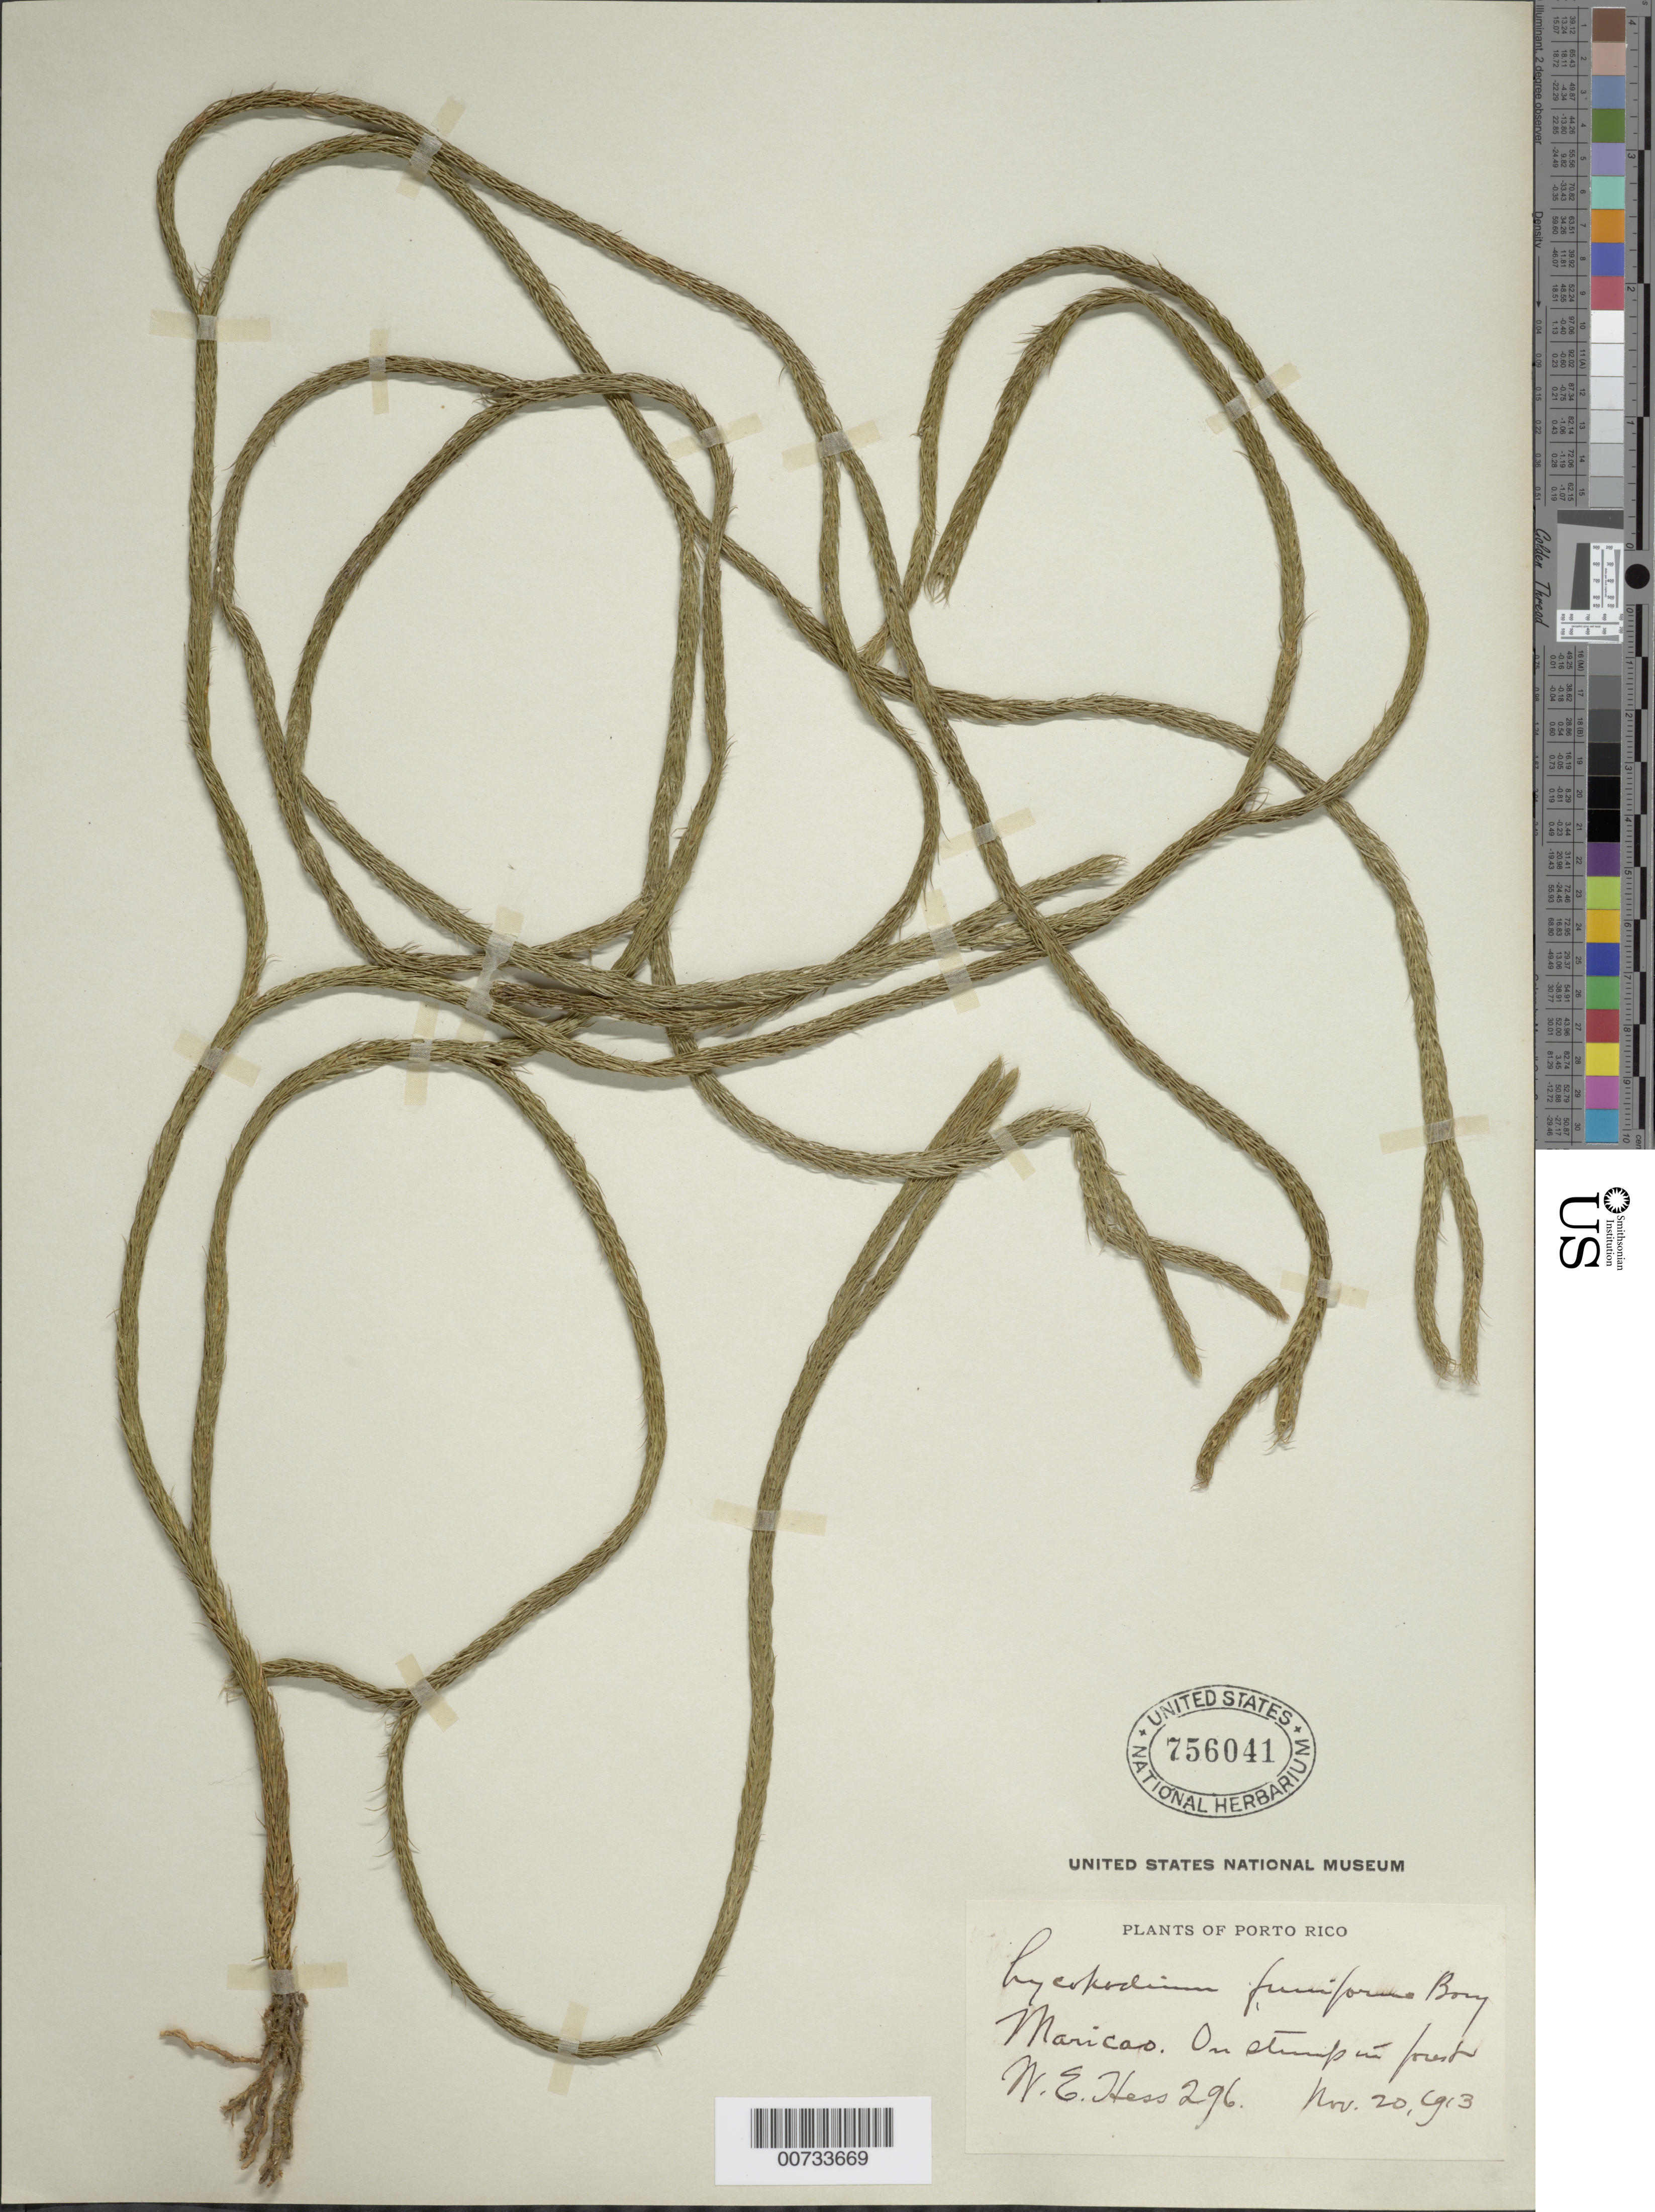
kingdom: Plantae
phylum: Tracheophyta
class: Lycopodiopsida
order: Lycopodiales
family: Lycopodiaceae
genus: Phlegmariurus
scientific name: Phlegmariurus funiformis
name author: (Cham. & Spring) B. Øllg.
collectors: W. Hess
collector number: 296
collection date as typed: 20 Nov 1913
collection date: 1913-11-20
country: Puerto Rico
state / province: Maricao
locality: Maricao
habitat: On stump in forest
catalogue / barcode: US 756041